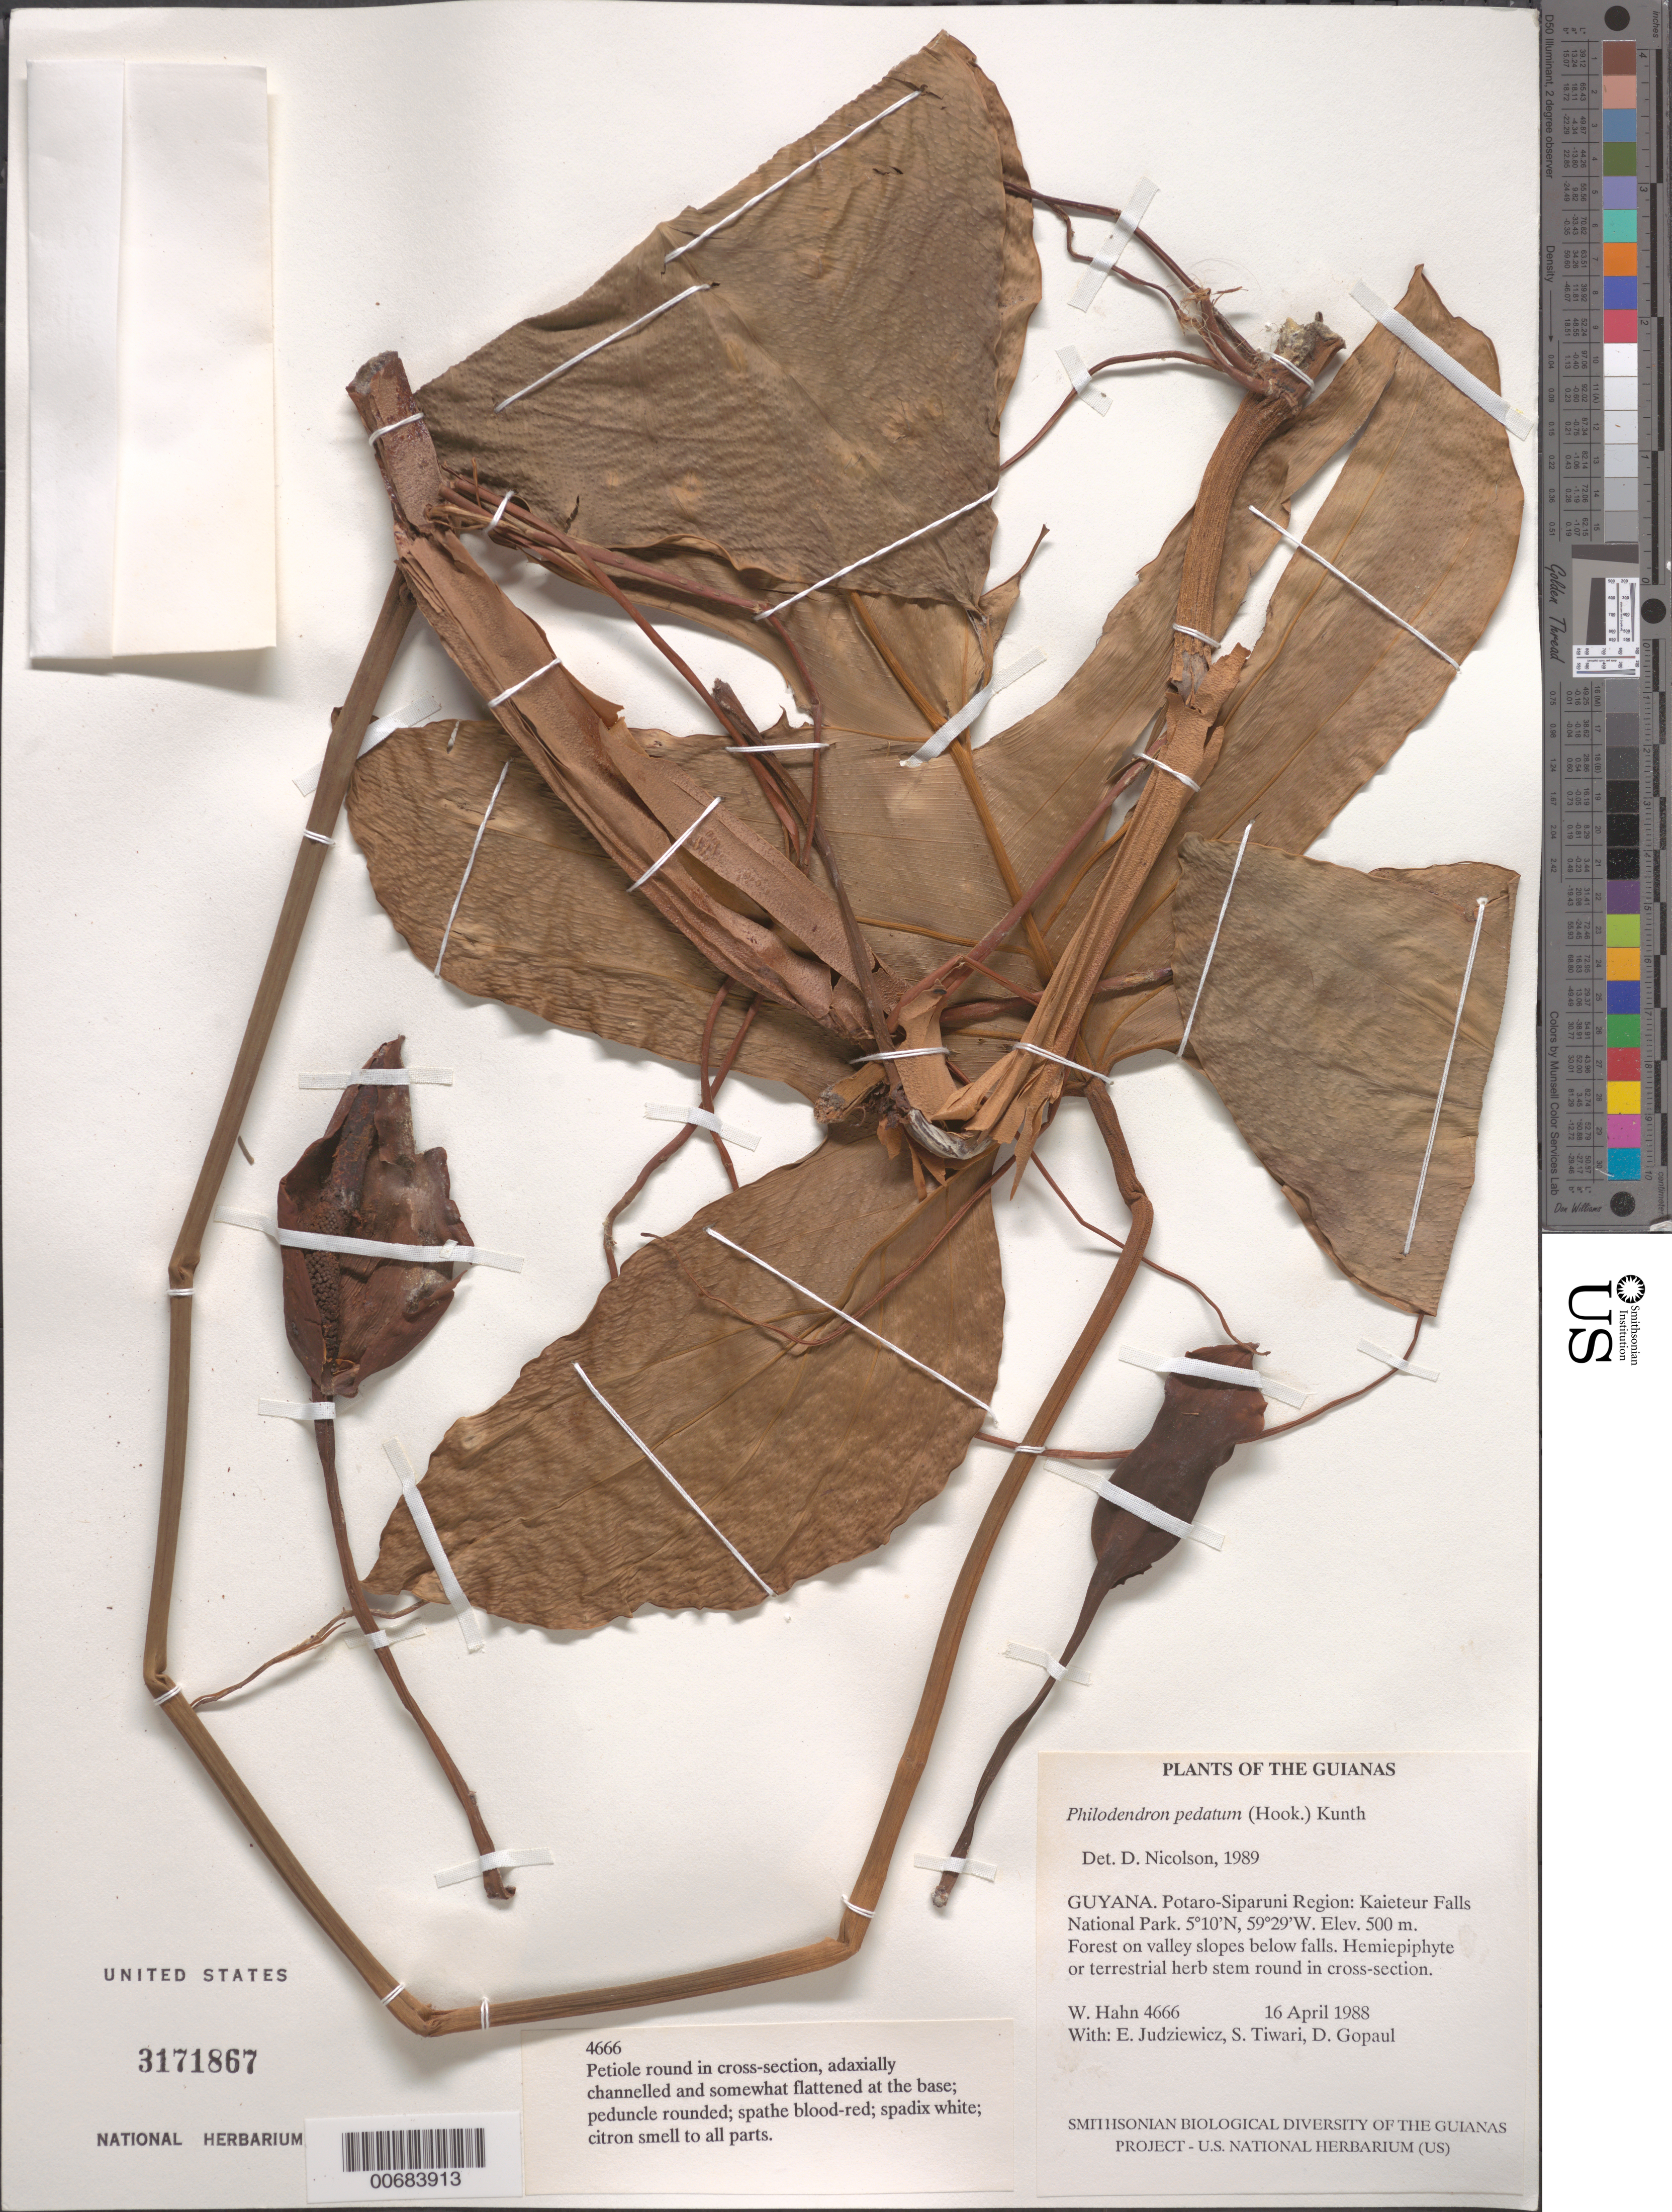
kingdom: Plantae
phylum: Tracheophyta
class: Liliopsida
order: Alismatales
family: Araceae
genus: Philodendron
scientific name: Philodendron pedatum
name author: (Hook.) Kunth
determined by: Nicolson, Dan H.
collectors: W. Hahn, E. J. Judziewicz, S. Tiwari & D. Gopaul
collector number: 4666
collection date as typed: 16 April 1988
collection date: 1988-04-16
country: Guyana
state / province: Potaro-Siparuni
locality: Kaieteur Falls National Park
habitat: Forest on valley slopes below falls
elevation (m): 500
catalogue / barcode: US 3171867